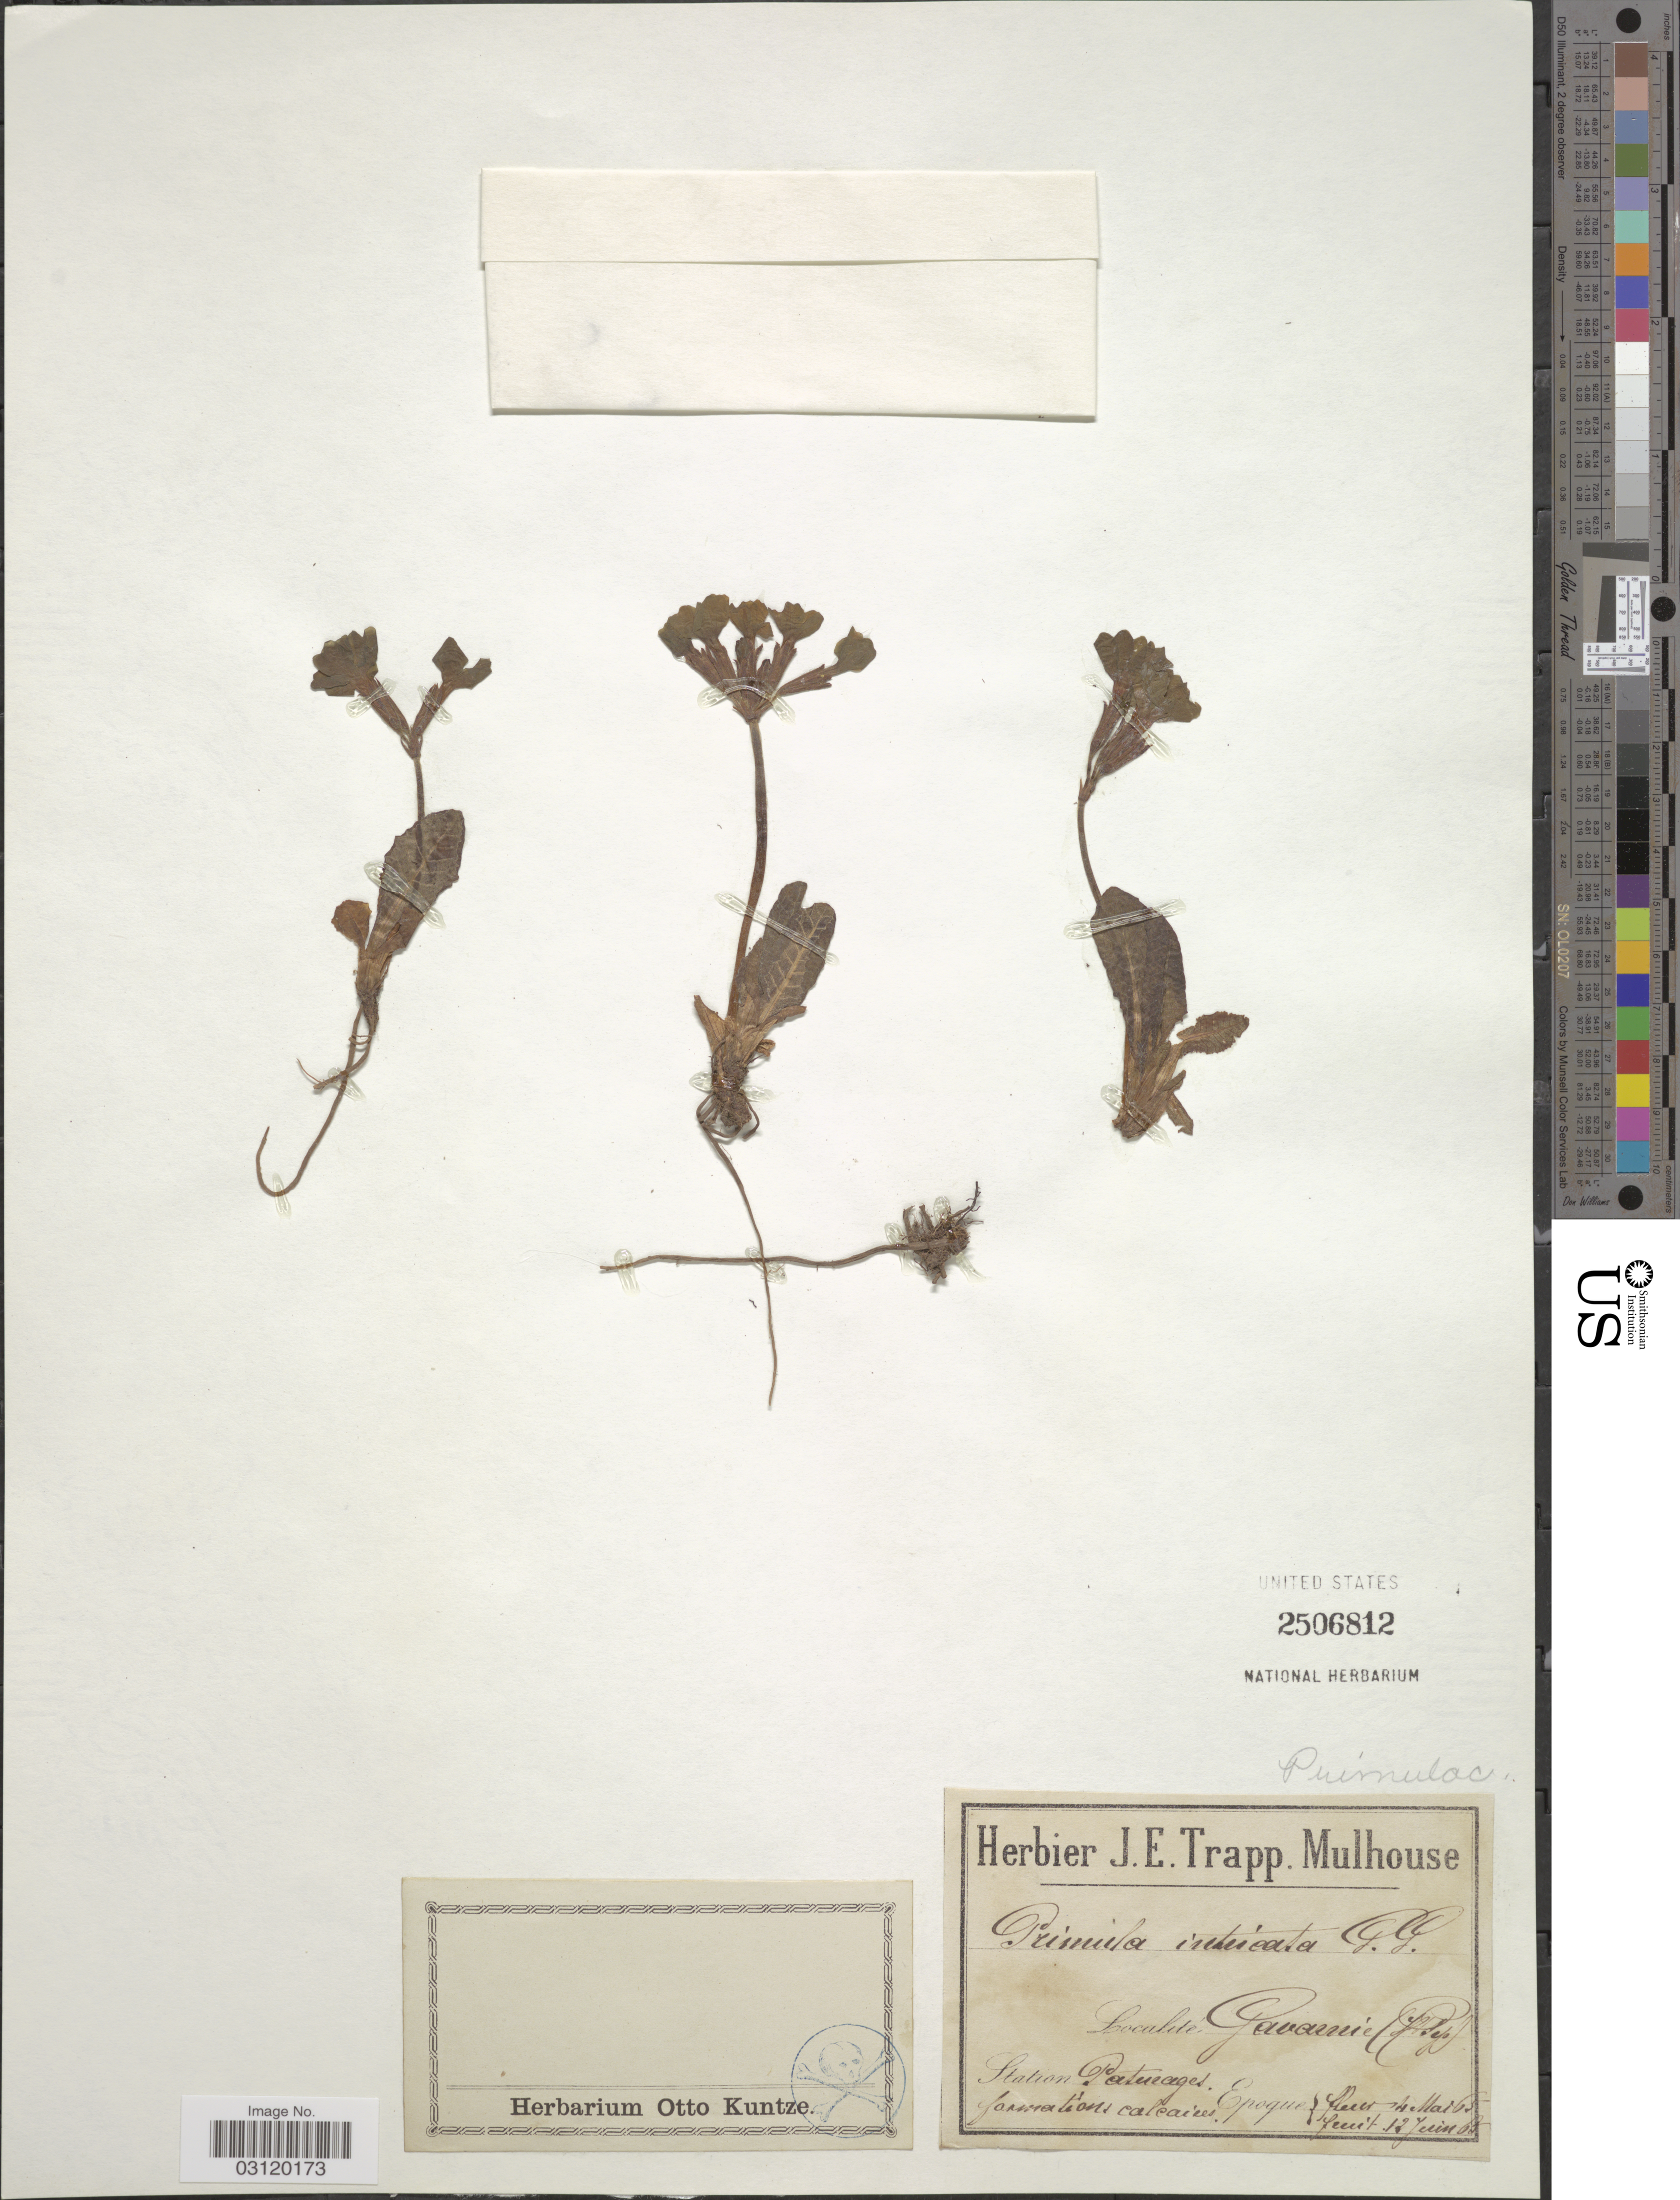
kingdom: Plantae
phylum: Tracheophyta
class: Magnoliopsida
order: Ericales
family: Primulaceae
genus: Primula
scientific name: Primula intricata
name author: Gren. & Godr.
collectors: ex herb. J. E. Trapp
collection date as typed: Transcribed d/m/y: 4/3/65 to 12/6/65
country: France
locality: Gavarnie.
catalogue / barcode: US 2506812